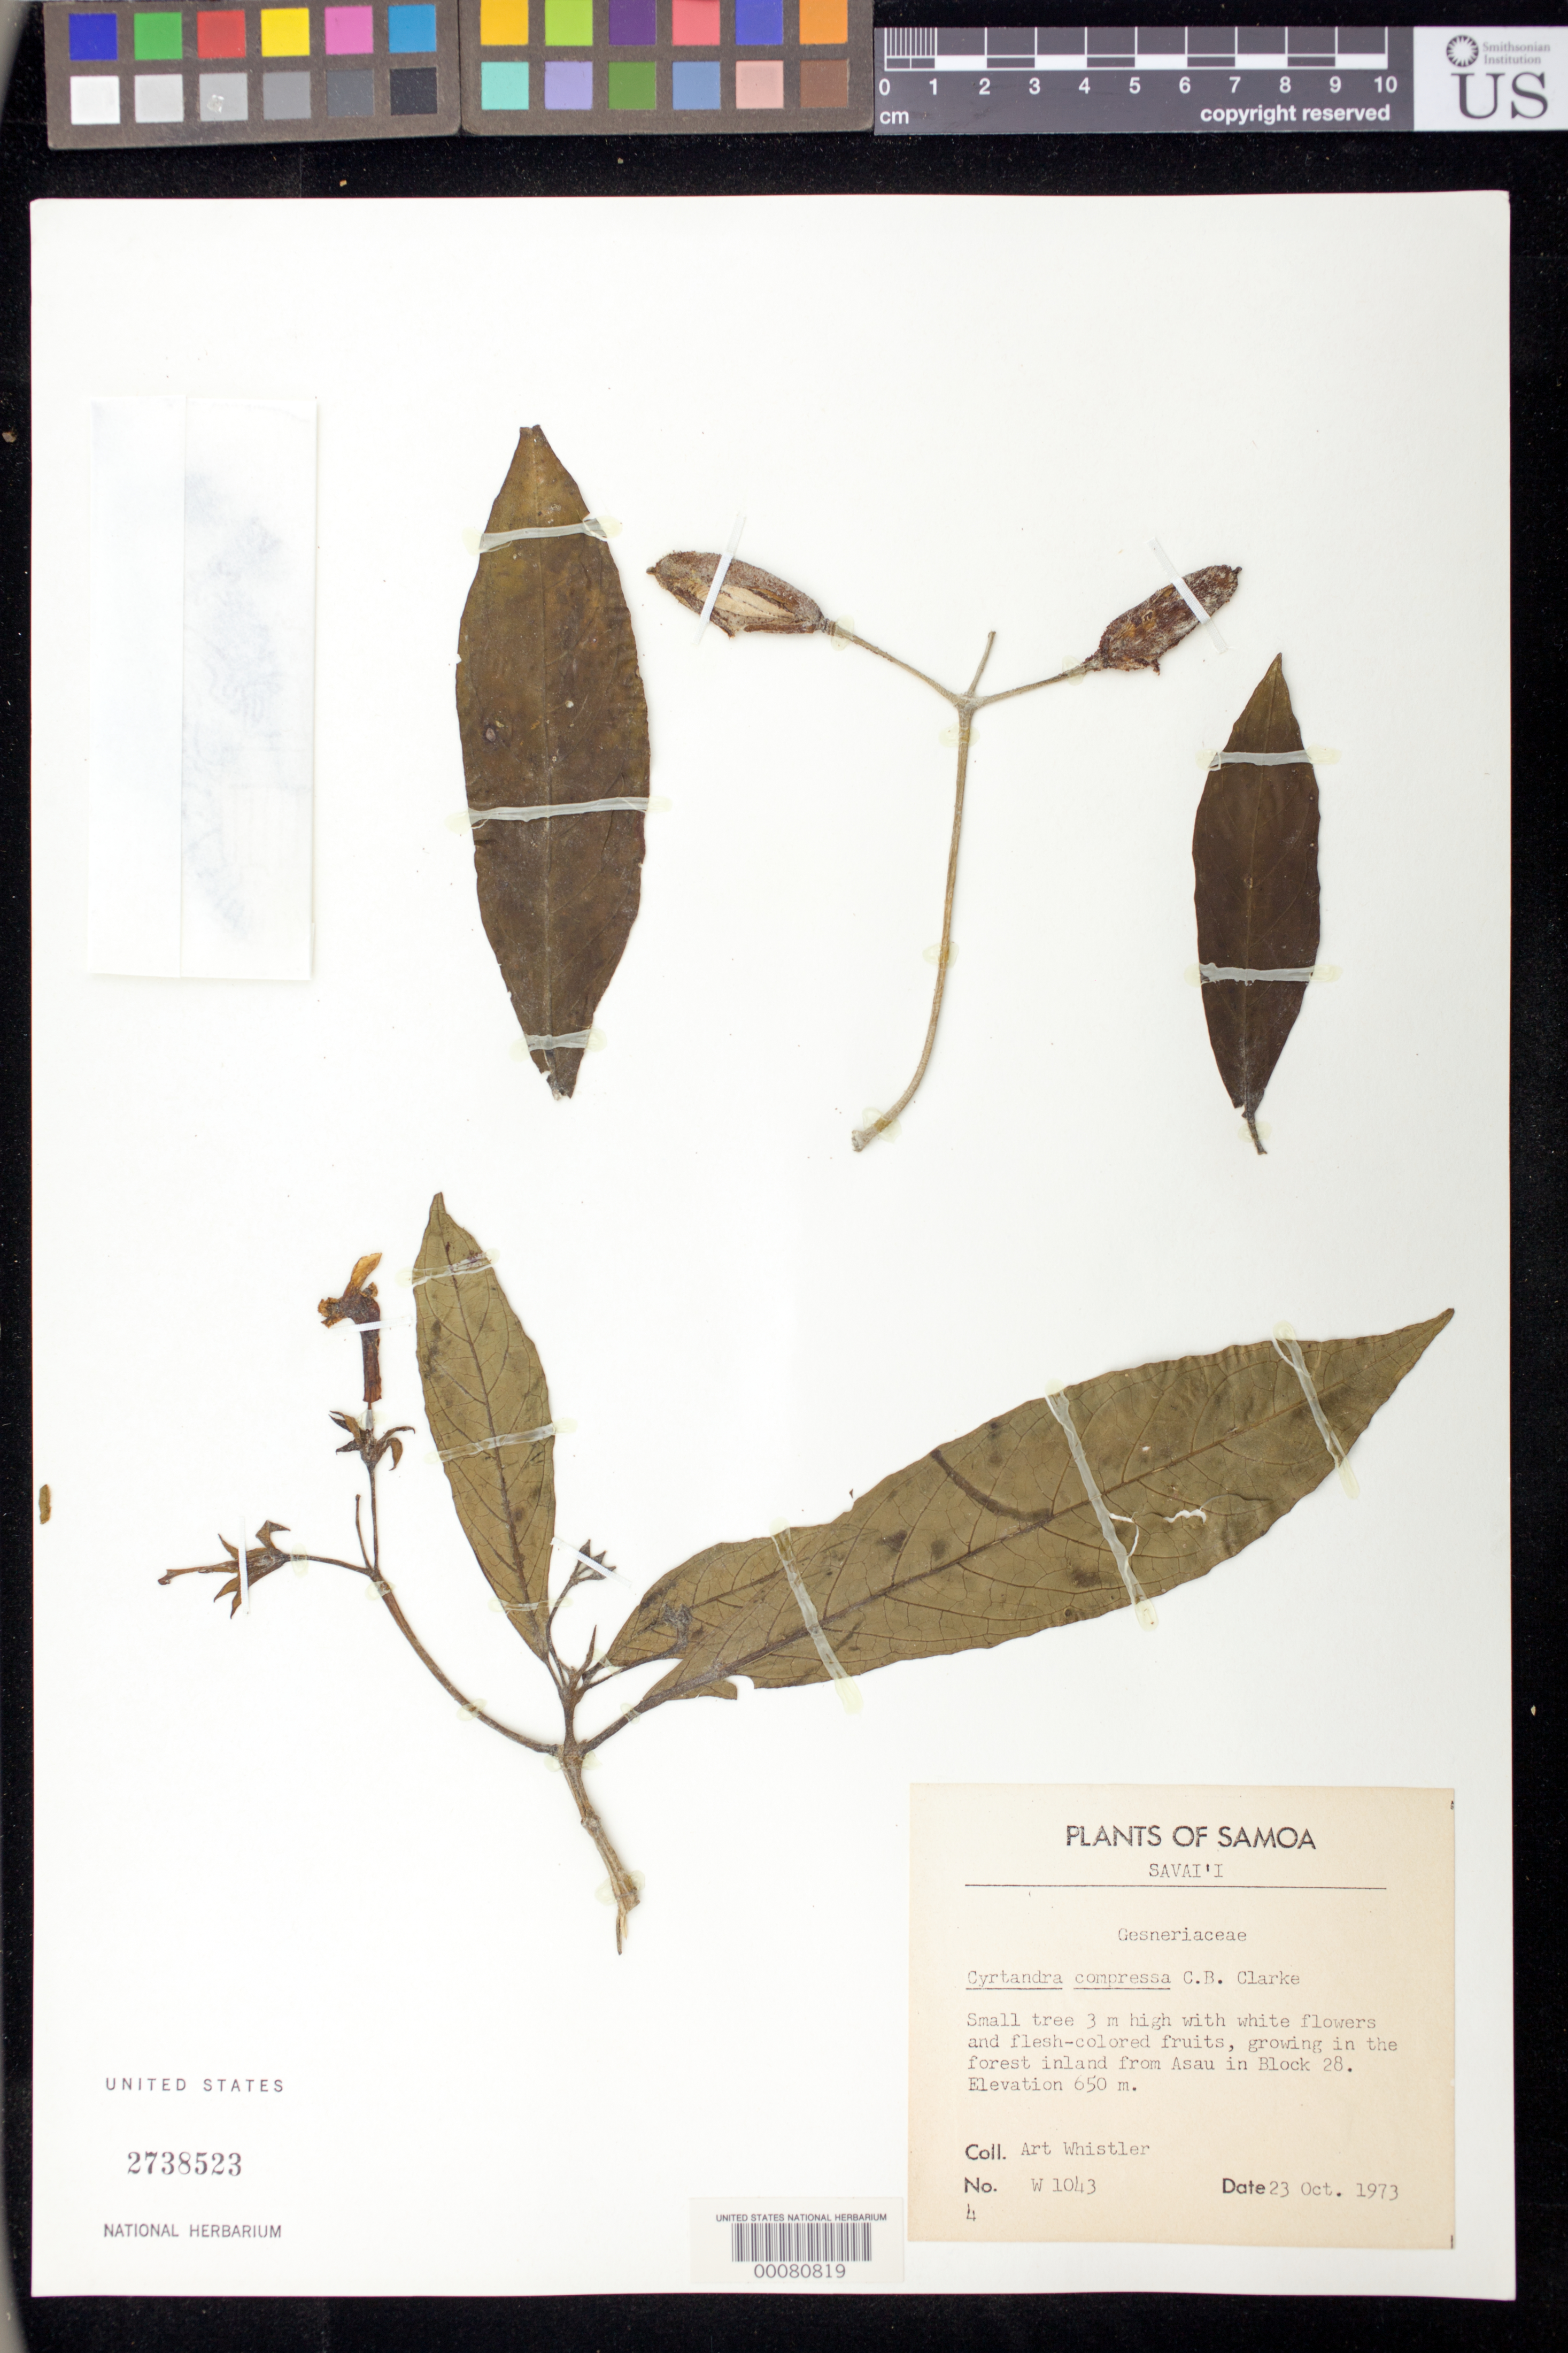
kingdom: Plantae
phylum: Tracheophyta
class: Magnoliopsida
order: Lamiales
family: Gesneriaceae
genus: Cyrtandra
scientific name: Cyrtandra compressa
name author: C.B. Clarke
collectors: A. Whistler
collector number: W 1043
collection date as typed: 23 Oct 1973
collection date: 1973-10-23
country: Samoa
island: Savai'i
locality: Savaii, Inland from asau in block 28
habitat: Growing in the forest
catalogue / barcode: US 2738523